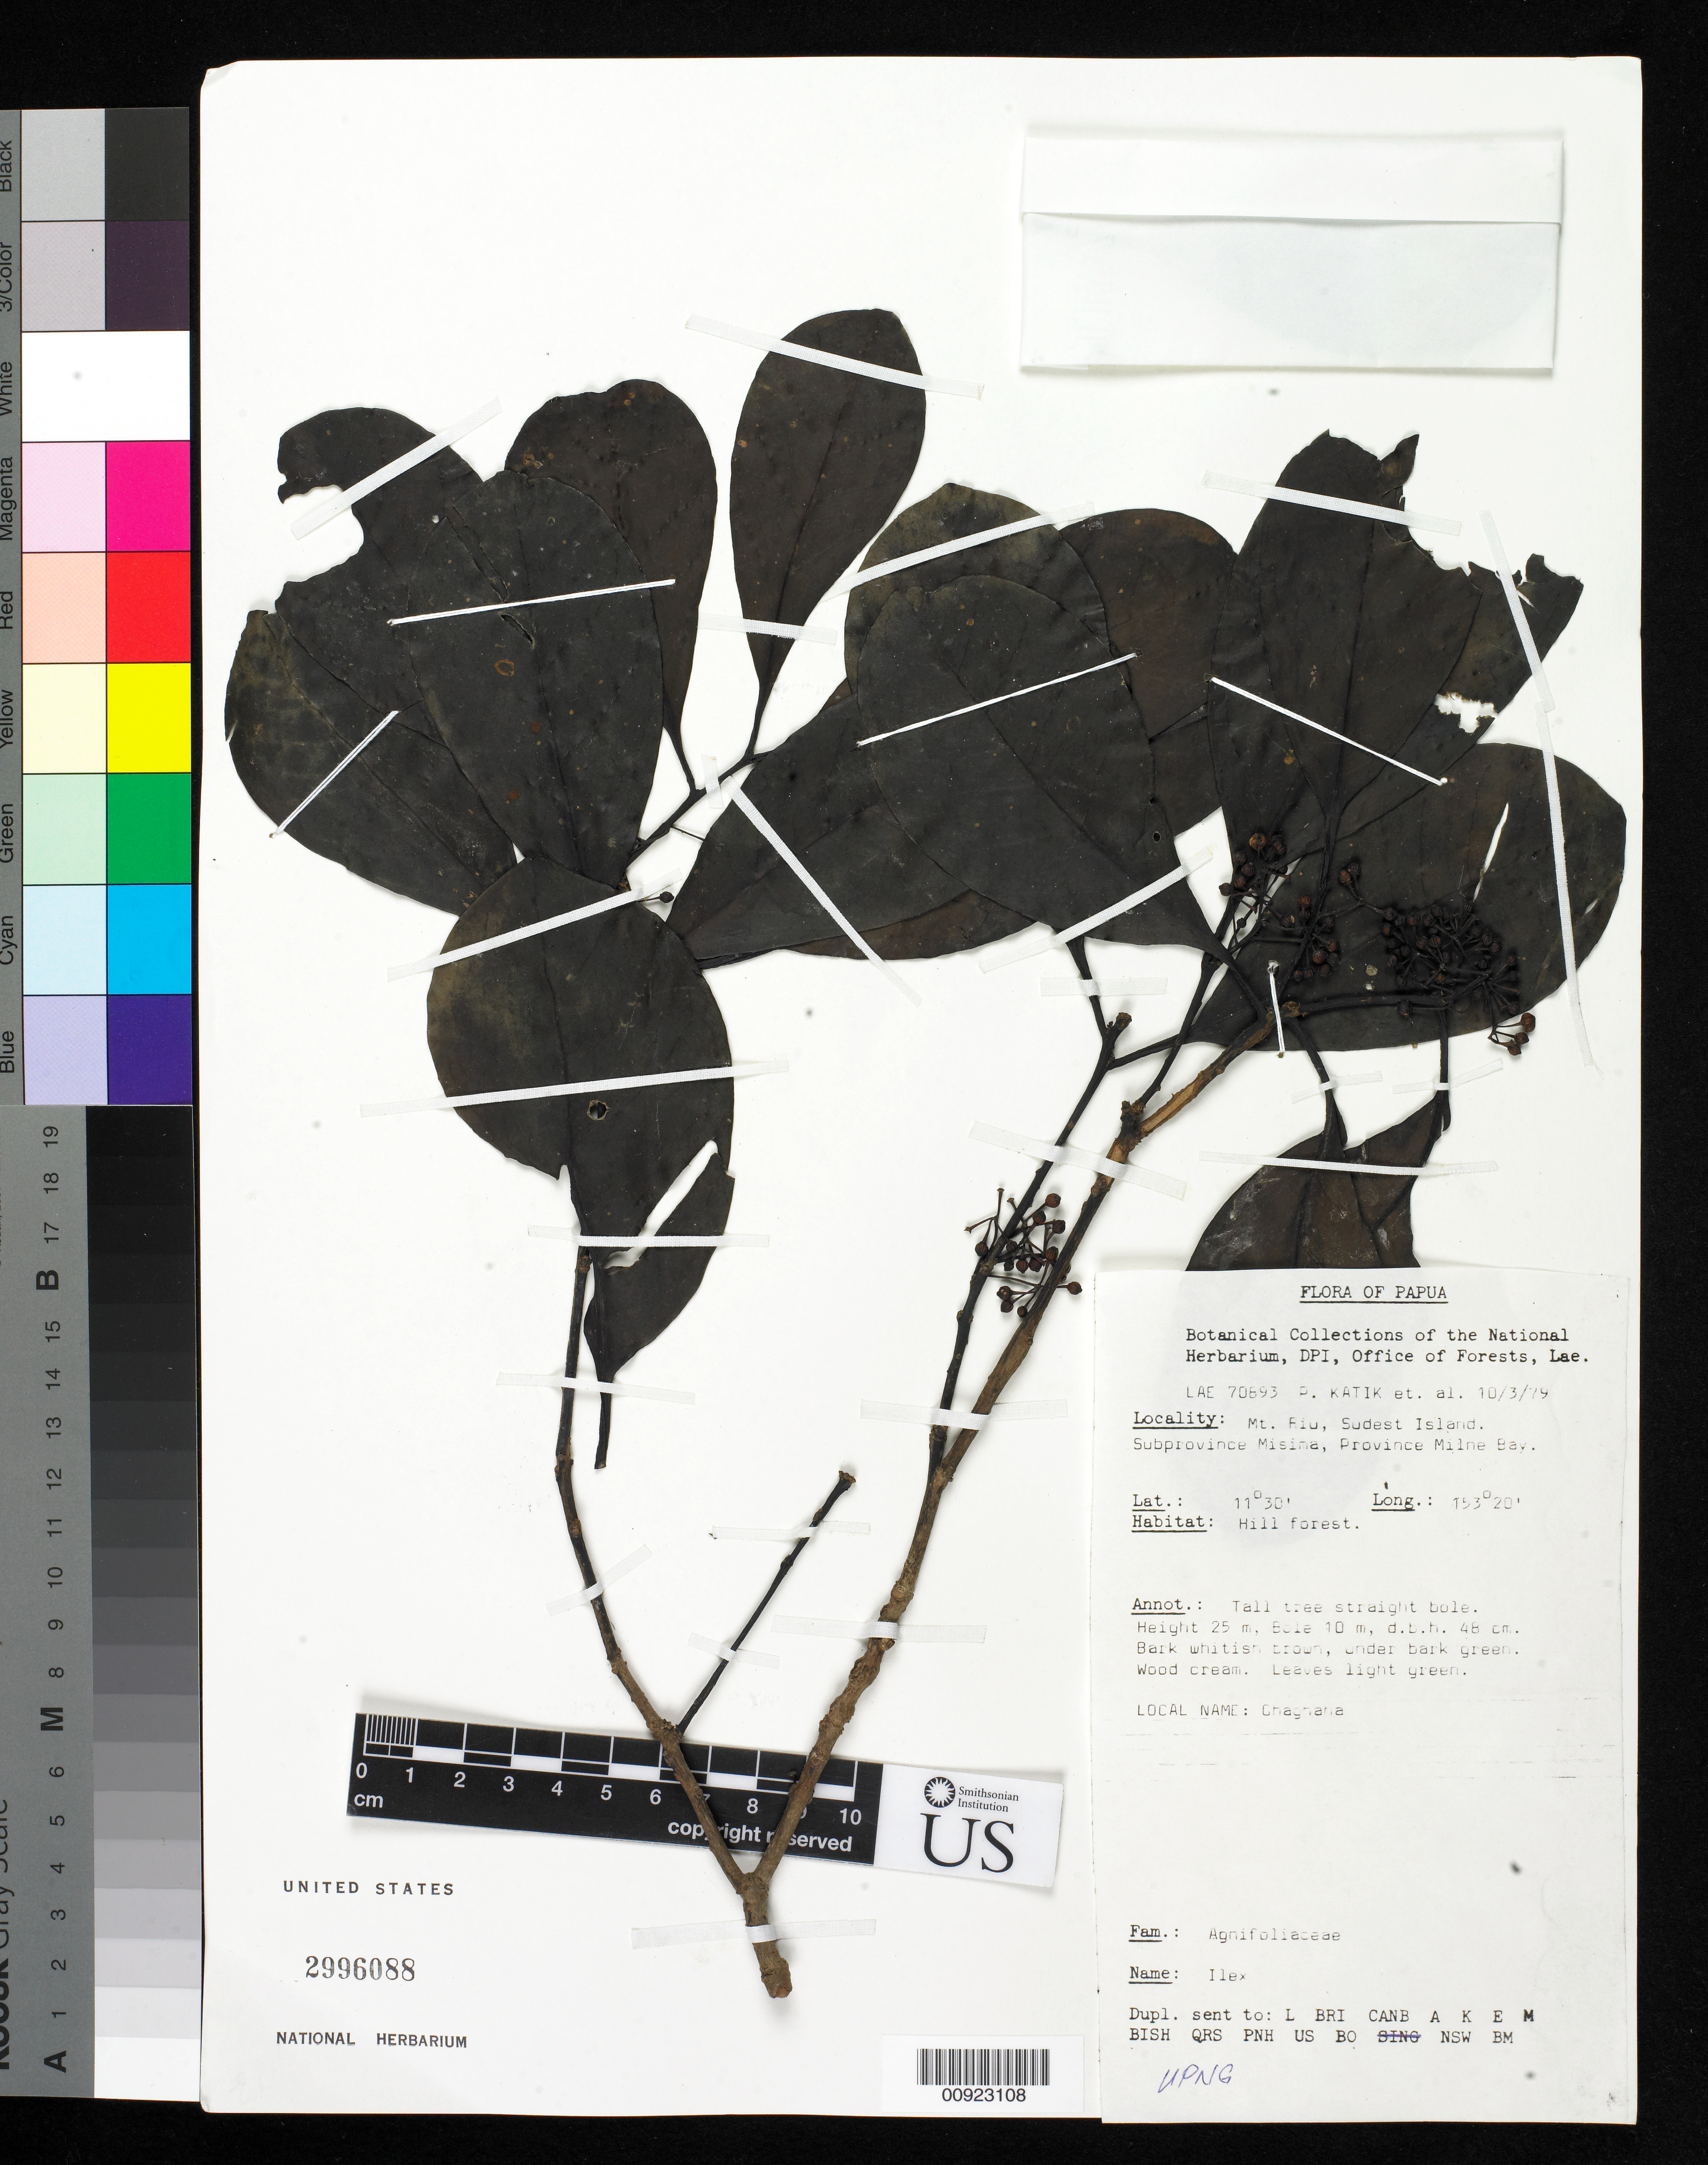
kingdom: Plantae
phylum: Tracheophyta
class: Magnoliopsida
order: Aquifoliales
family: Aquifoliaceae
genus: Ilex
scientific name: Ilex sp.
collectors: P. Katik & et al.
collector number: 70893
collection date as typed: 10 Mar 1979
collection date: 1979-03-10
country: Papua New Guinea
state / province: Milne Bay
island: Sudest [Tagula]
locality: Mt. Riu, Sudest Island. Subprovince Misina, Province Milne Bay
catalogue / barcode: US 2996088